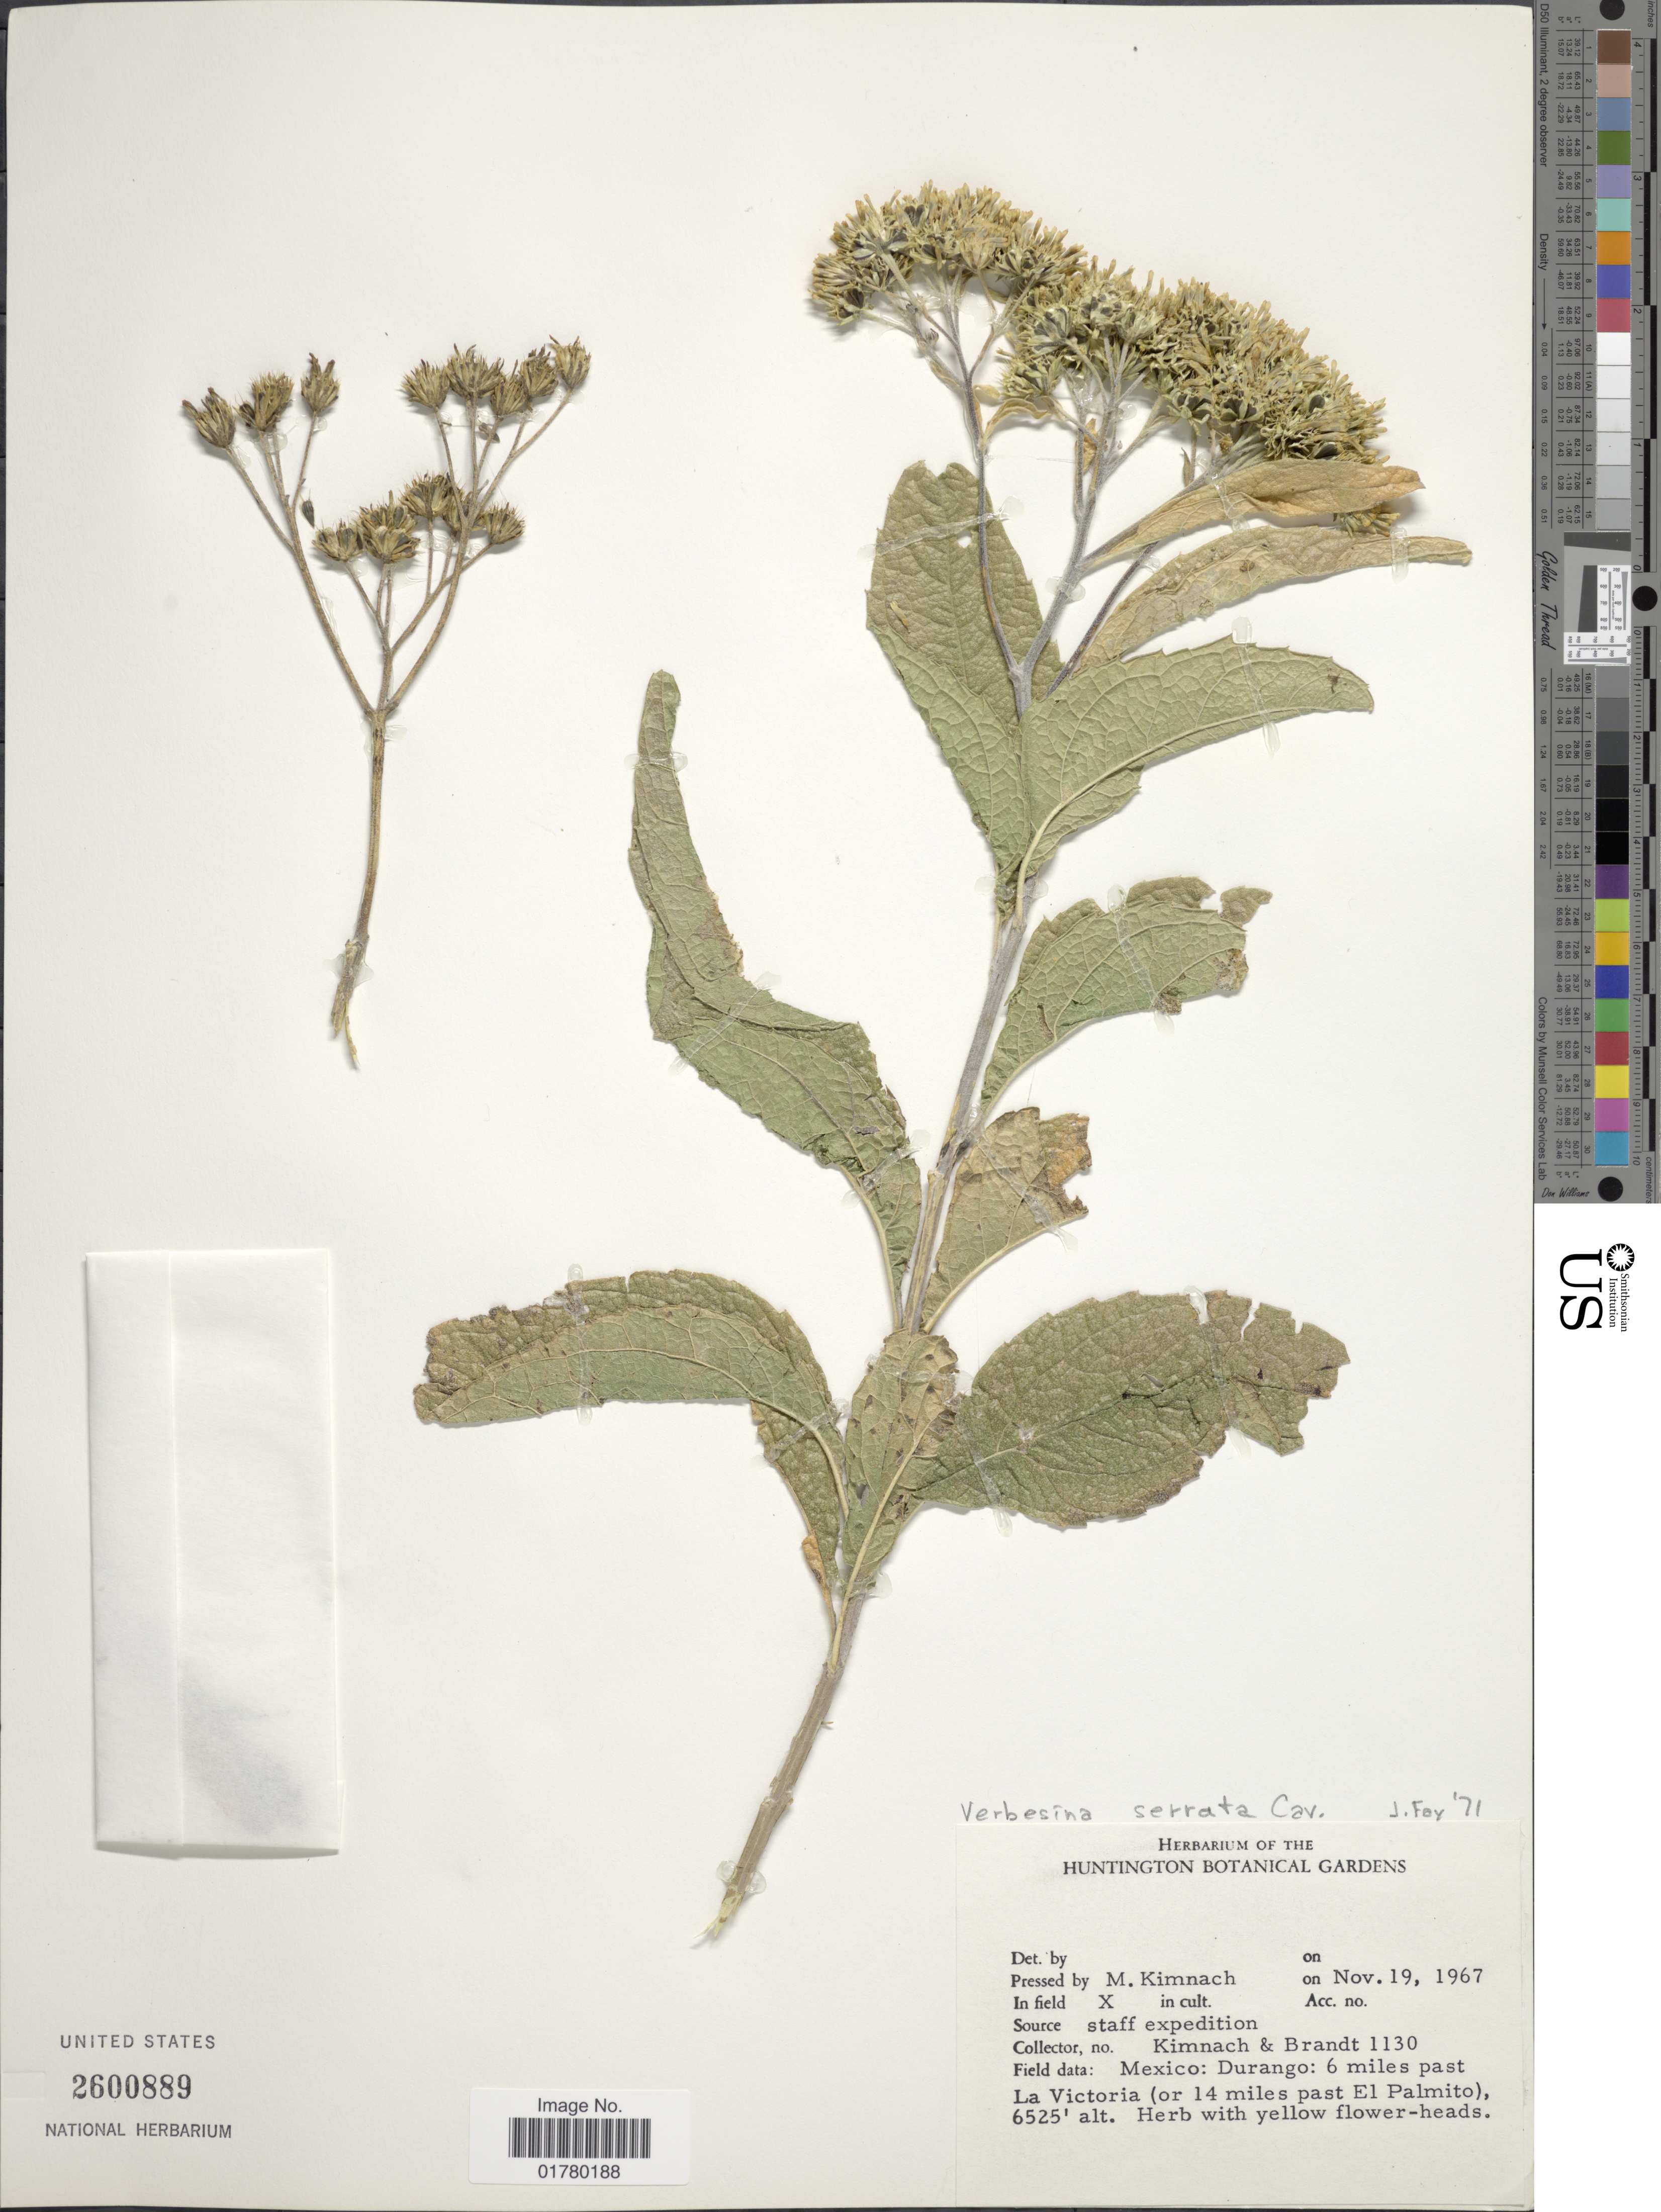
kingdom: Plantae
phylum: Tracheophyta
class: Magnoliopsida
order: Asterales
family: Asteraceae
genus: Verbesina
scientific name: Verbesina serrata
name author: Cav.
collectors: -. Kimnach & -. Brandt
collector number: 1130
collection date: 1967-11-19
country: Mexico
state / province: Durango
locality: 6 miles past La Victoria (or 14 miles past El Palmito)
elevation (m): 1989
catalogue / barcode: US 2600889